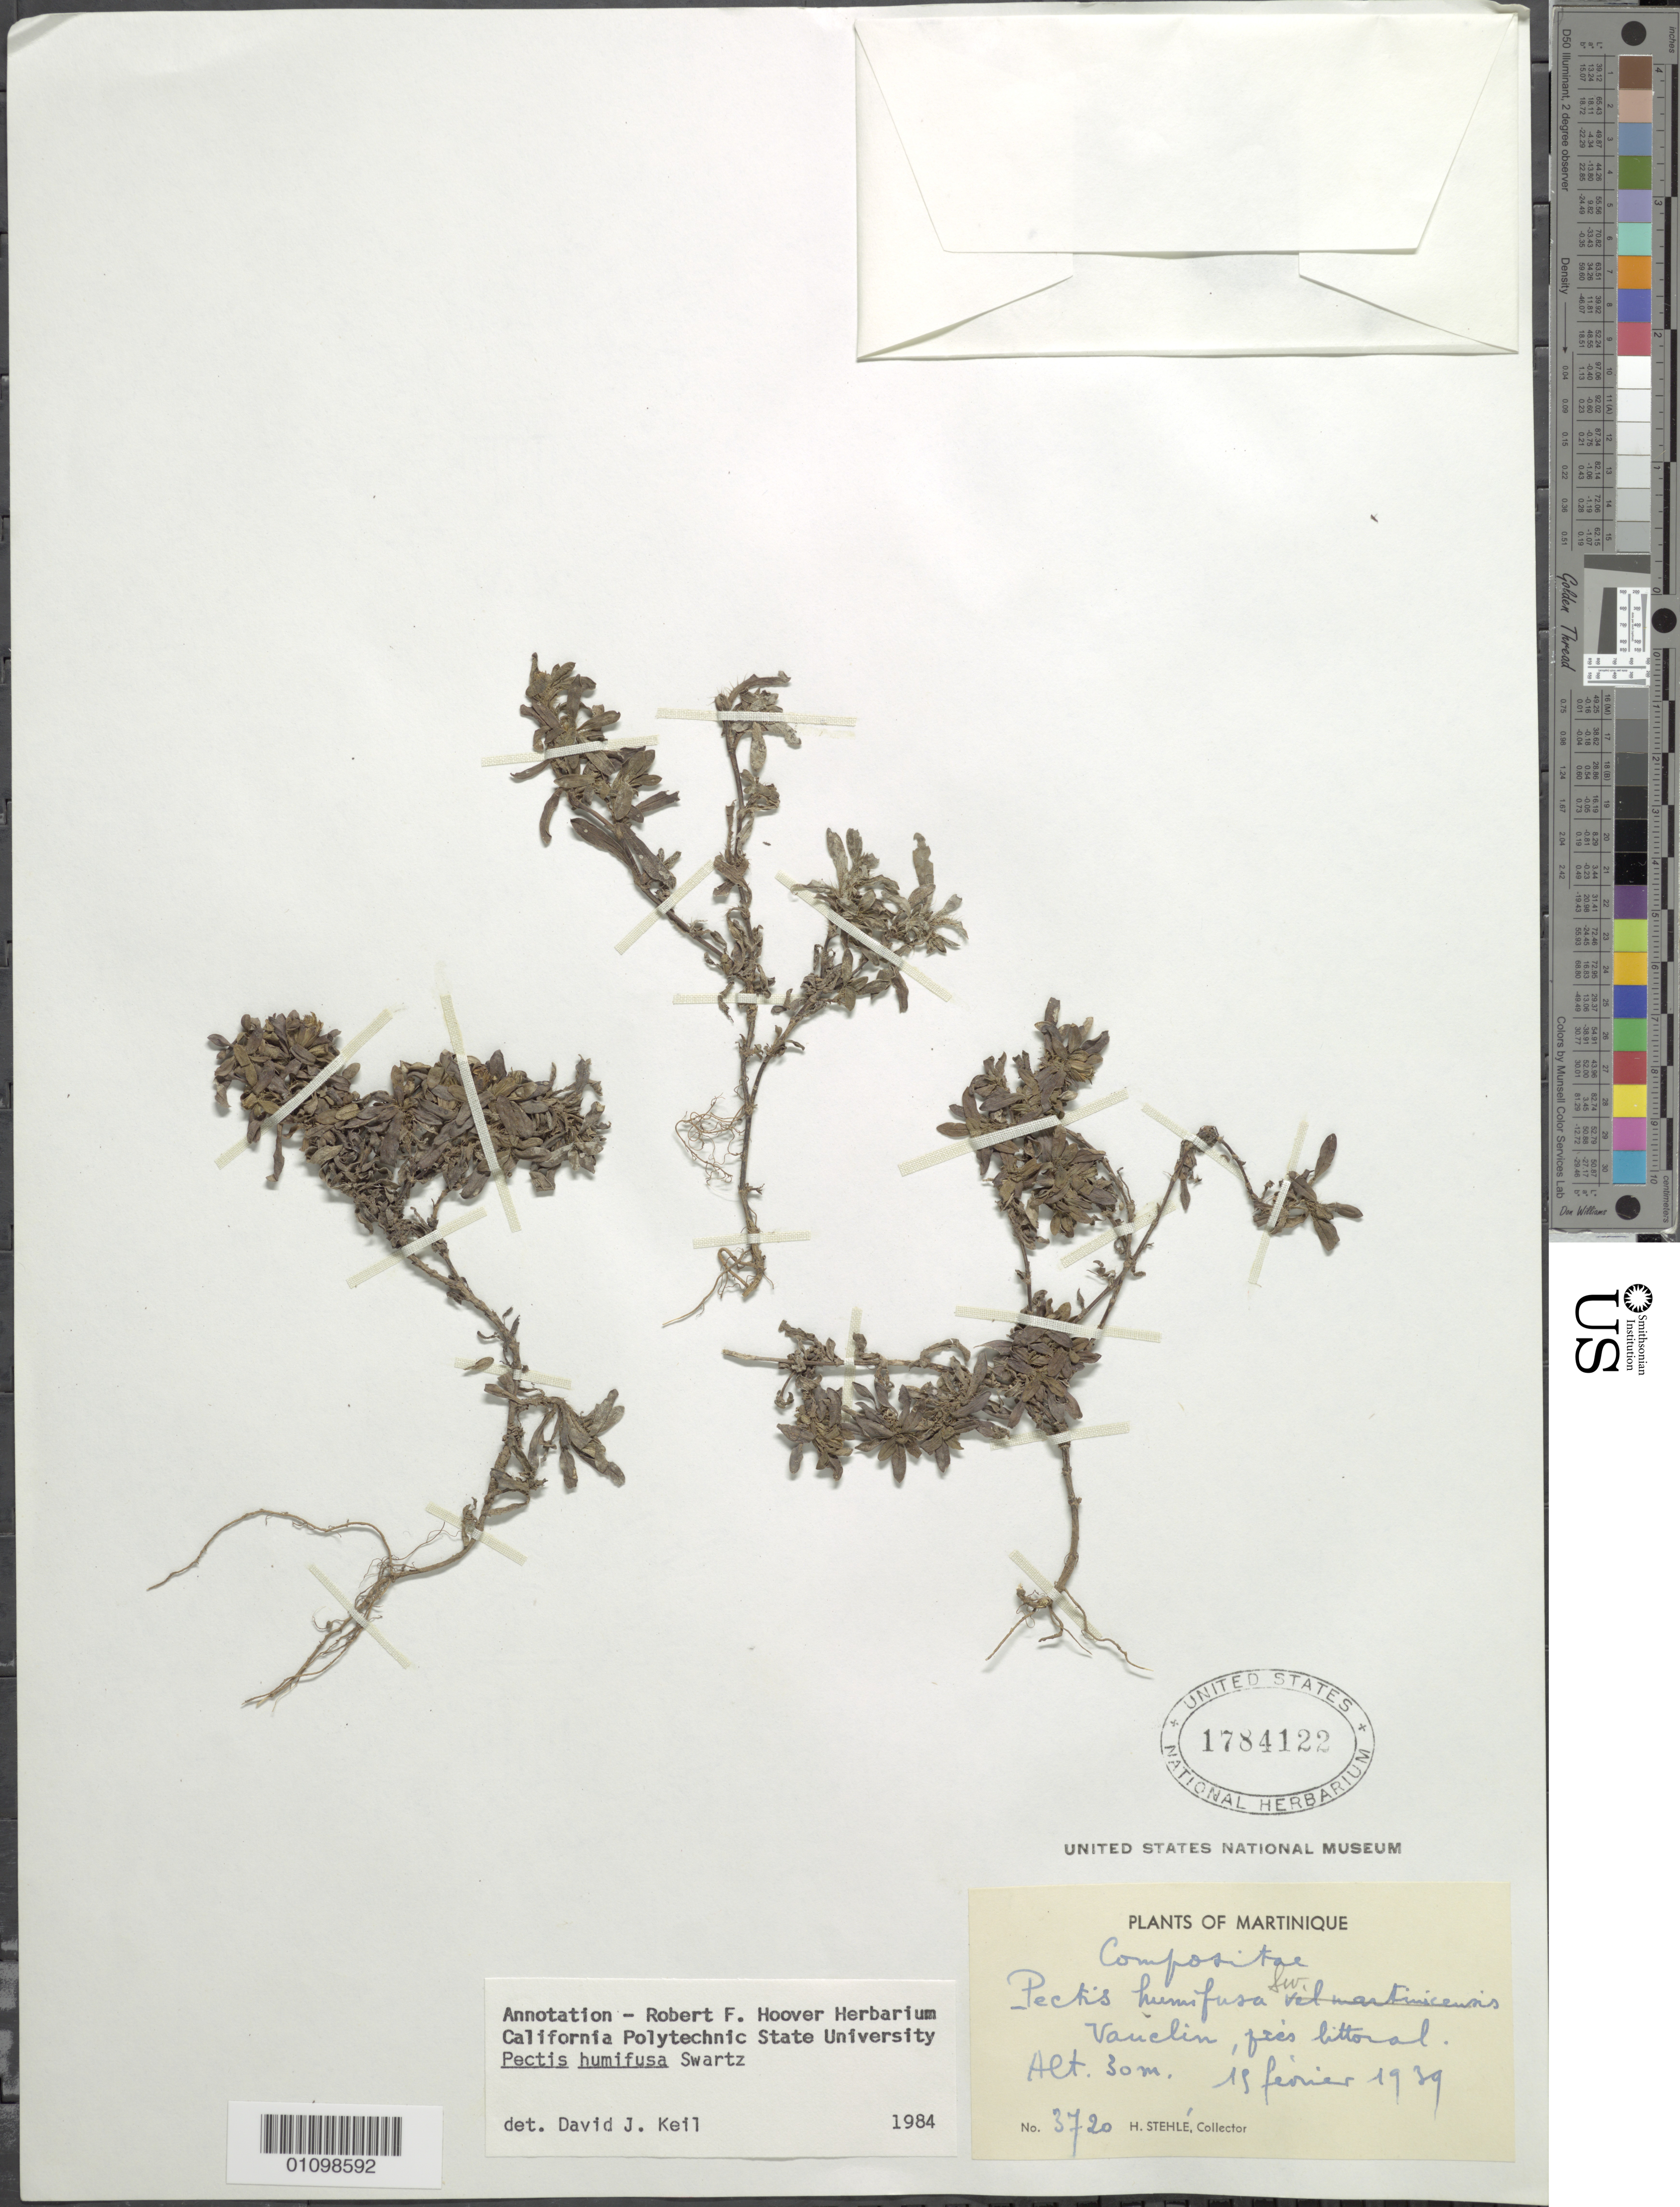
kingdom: Plantae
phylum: Tracheophyta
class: Magnoliopsida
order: Asterales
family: Asteraceae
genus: Pectis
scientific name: Pectis humifusa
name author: Sw.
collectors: H. Stehlé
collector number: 3720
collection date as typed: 13 Feb 1939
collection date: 1939-02-13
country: Martinique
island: Martinique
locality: Vauclin, fres littoral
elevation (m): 30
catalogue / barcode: US 1784122